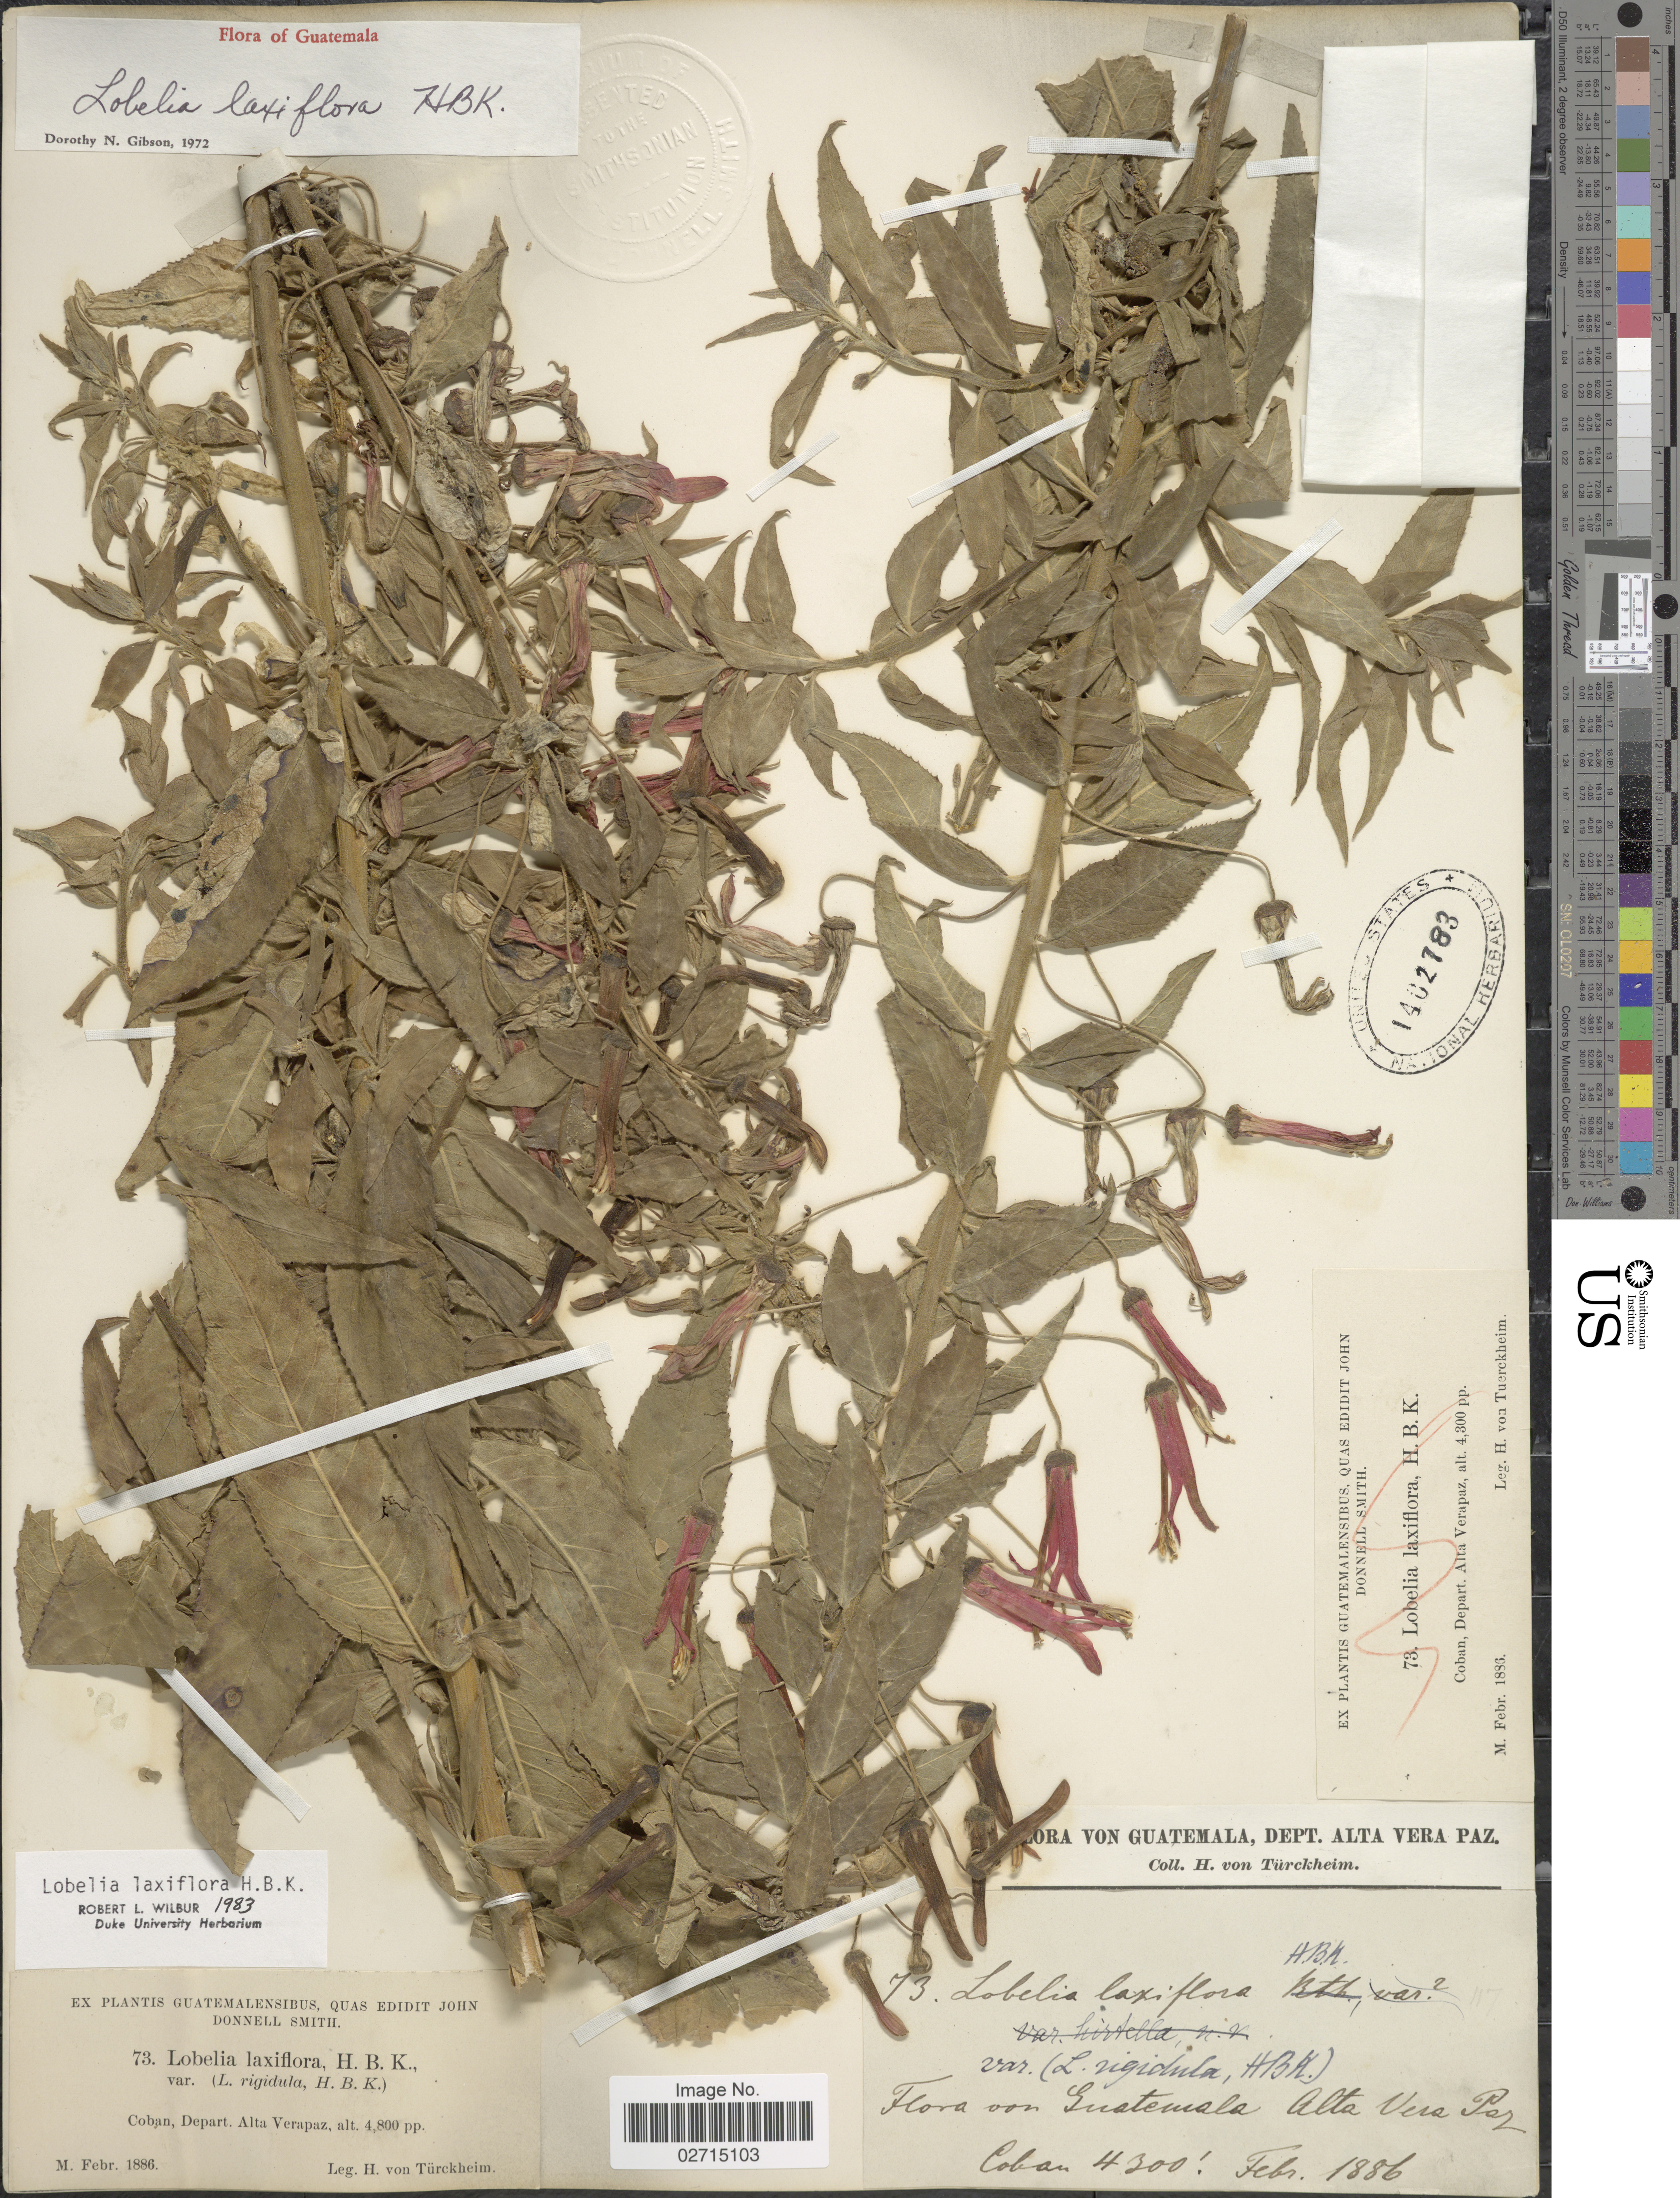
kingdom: Plantae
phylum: Tracheophyta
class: Magnoliopsida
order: Asterales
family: Campanulaceae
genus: Lobelia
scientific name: Lobelia laxiflora subsp. laxiflora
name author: Kunth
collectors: H. von Türckheim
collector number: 73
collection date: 1886-02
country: Guatemala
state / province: Alta Verapaz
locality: Coban, Depart. Alta Verapaz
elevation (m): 1463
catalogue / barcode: US 1402783